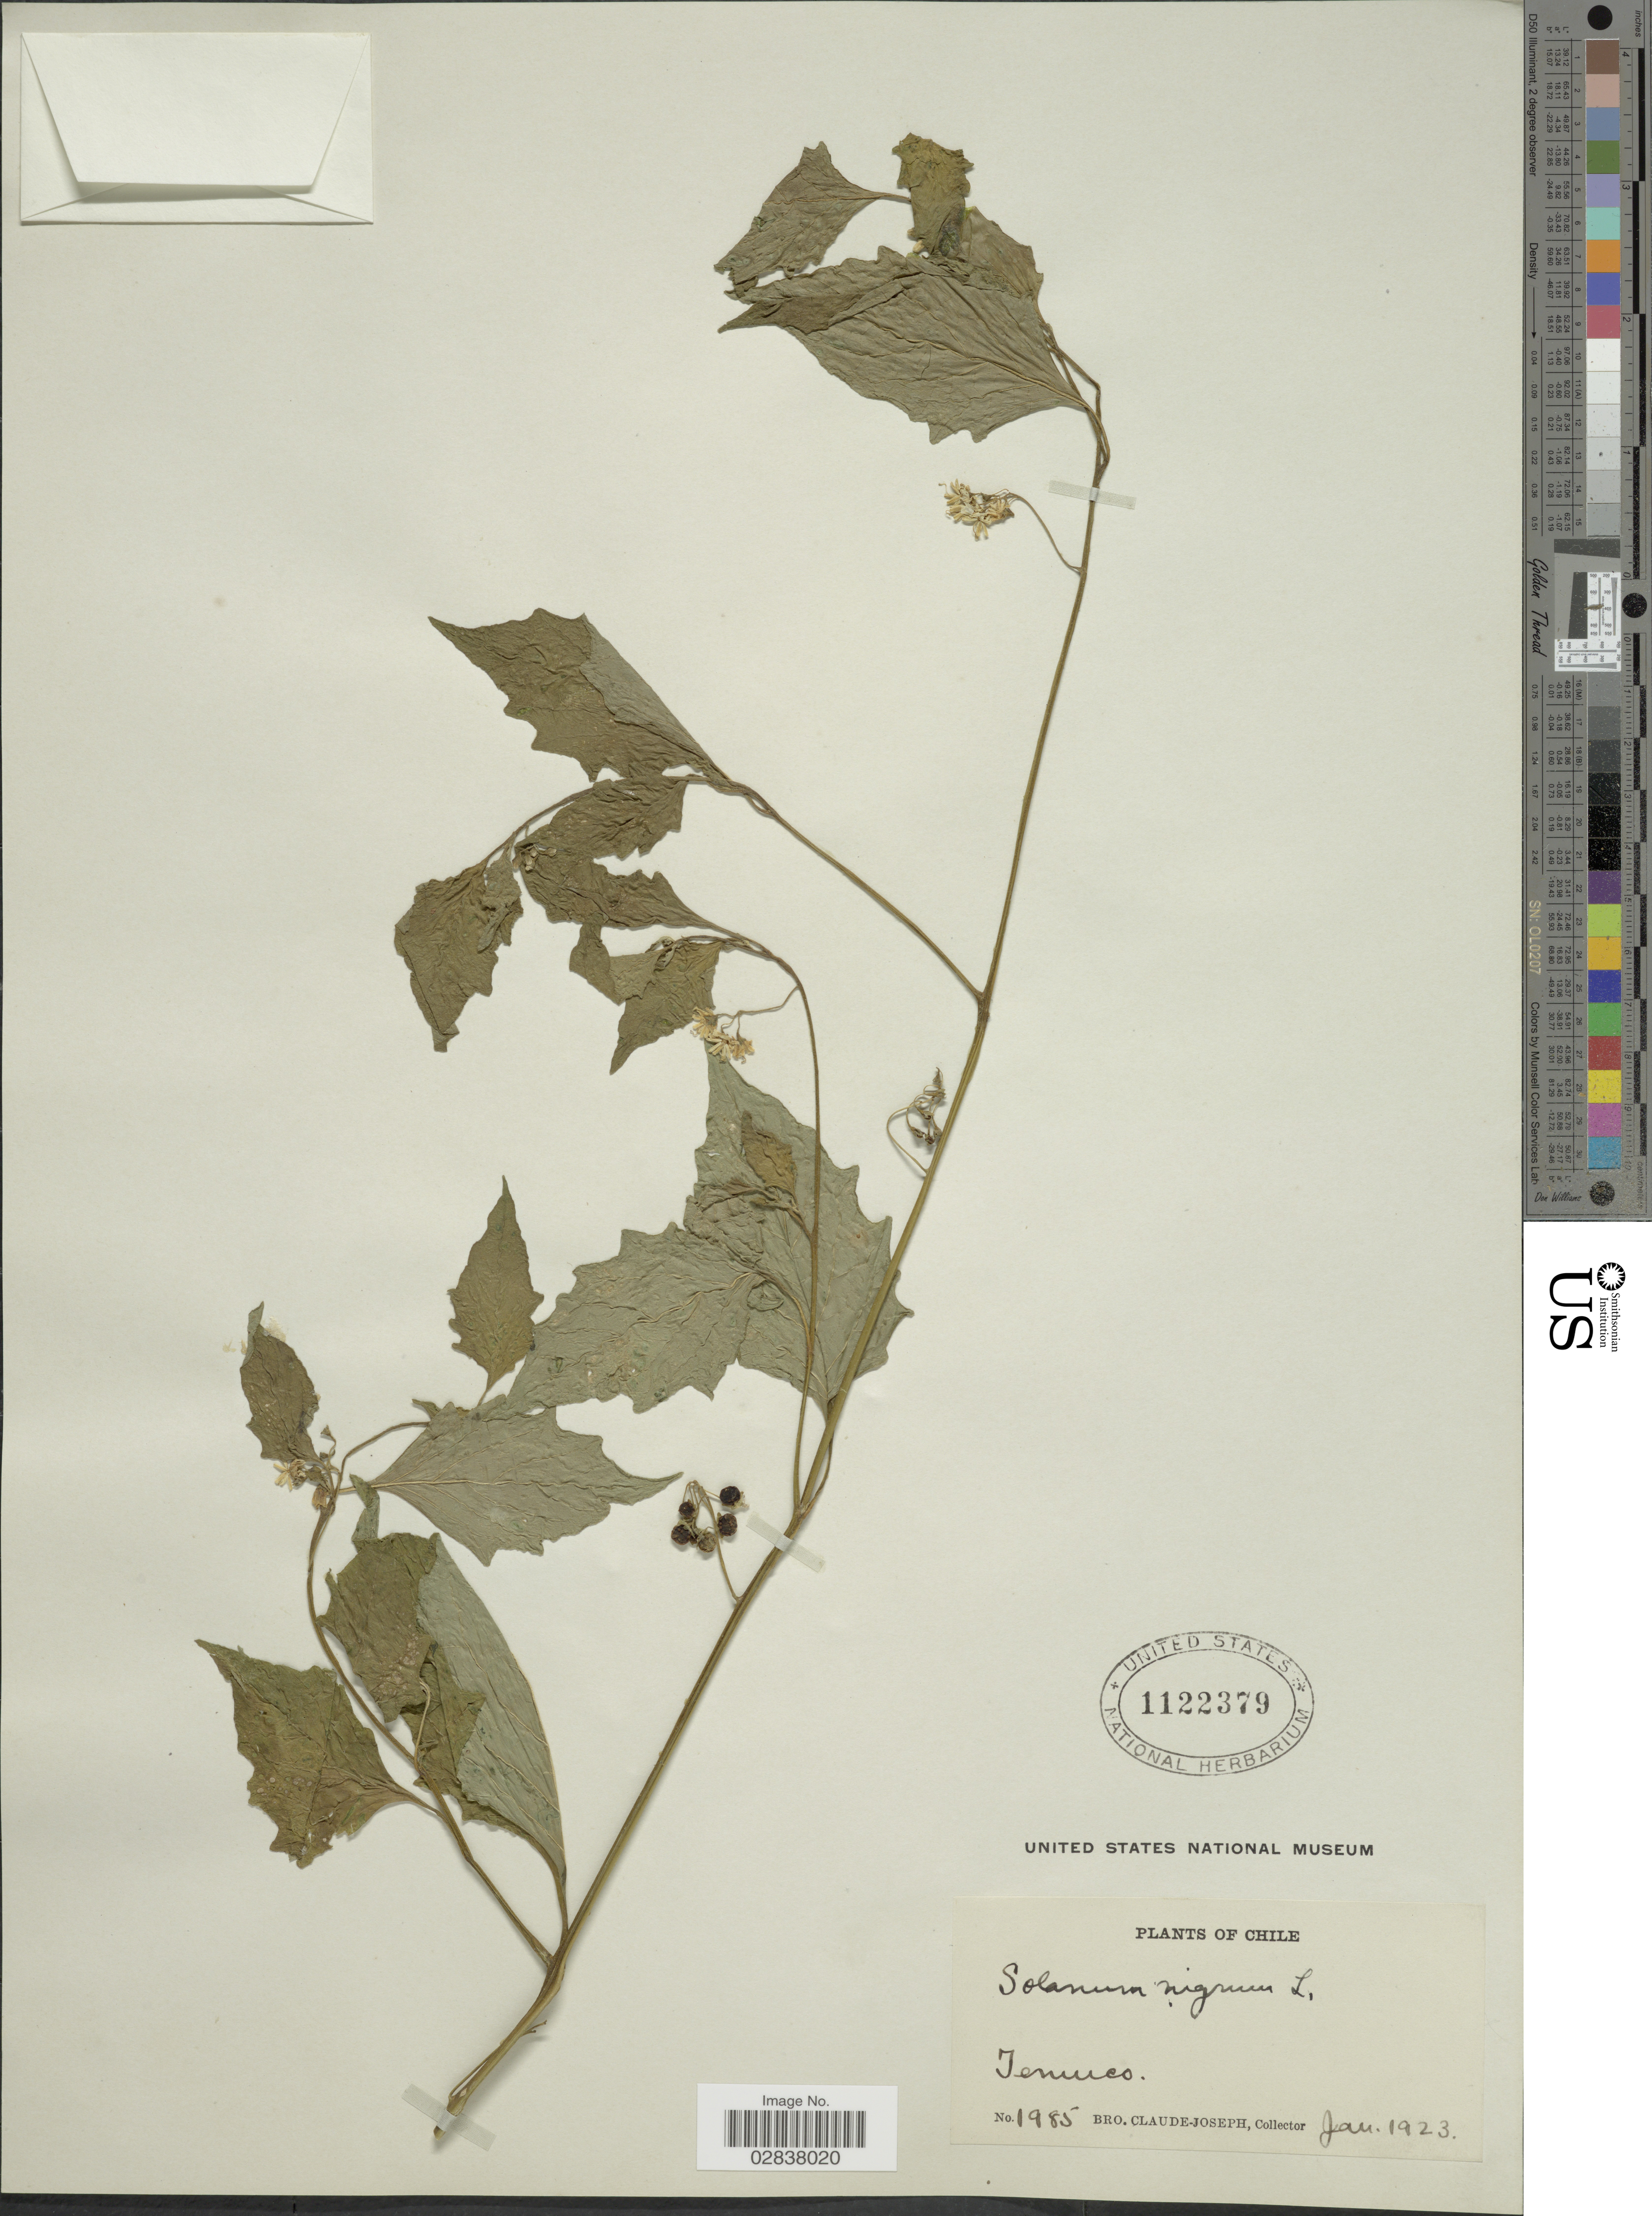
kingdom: Plantae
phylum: Tracheophyta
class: Magnoliopsida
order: Solanales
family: Solanaceae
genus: Solanum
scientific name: Solanum nigrum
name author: L.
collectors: Bro. Claude-Joseph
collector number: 1985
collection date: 1923-01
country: Chile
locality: Temuco.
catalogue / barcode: US 1122379